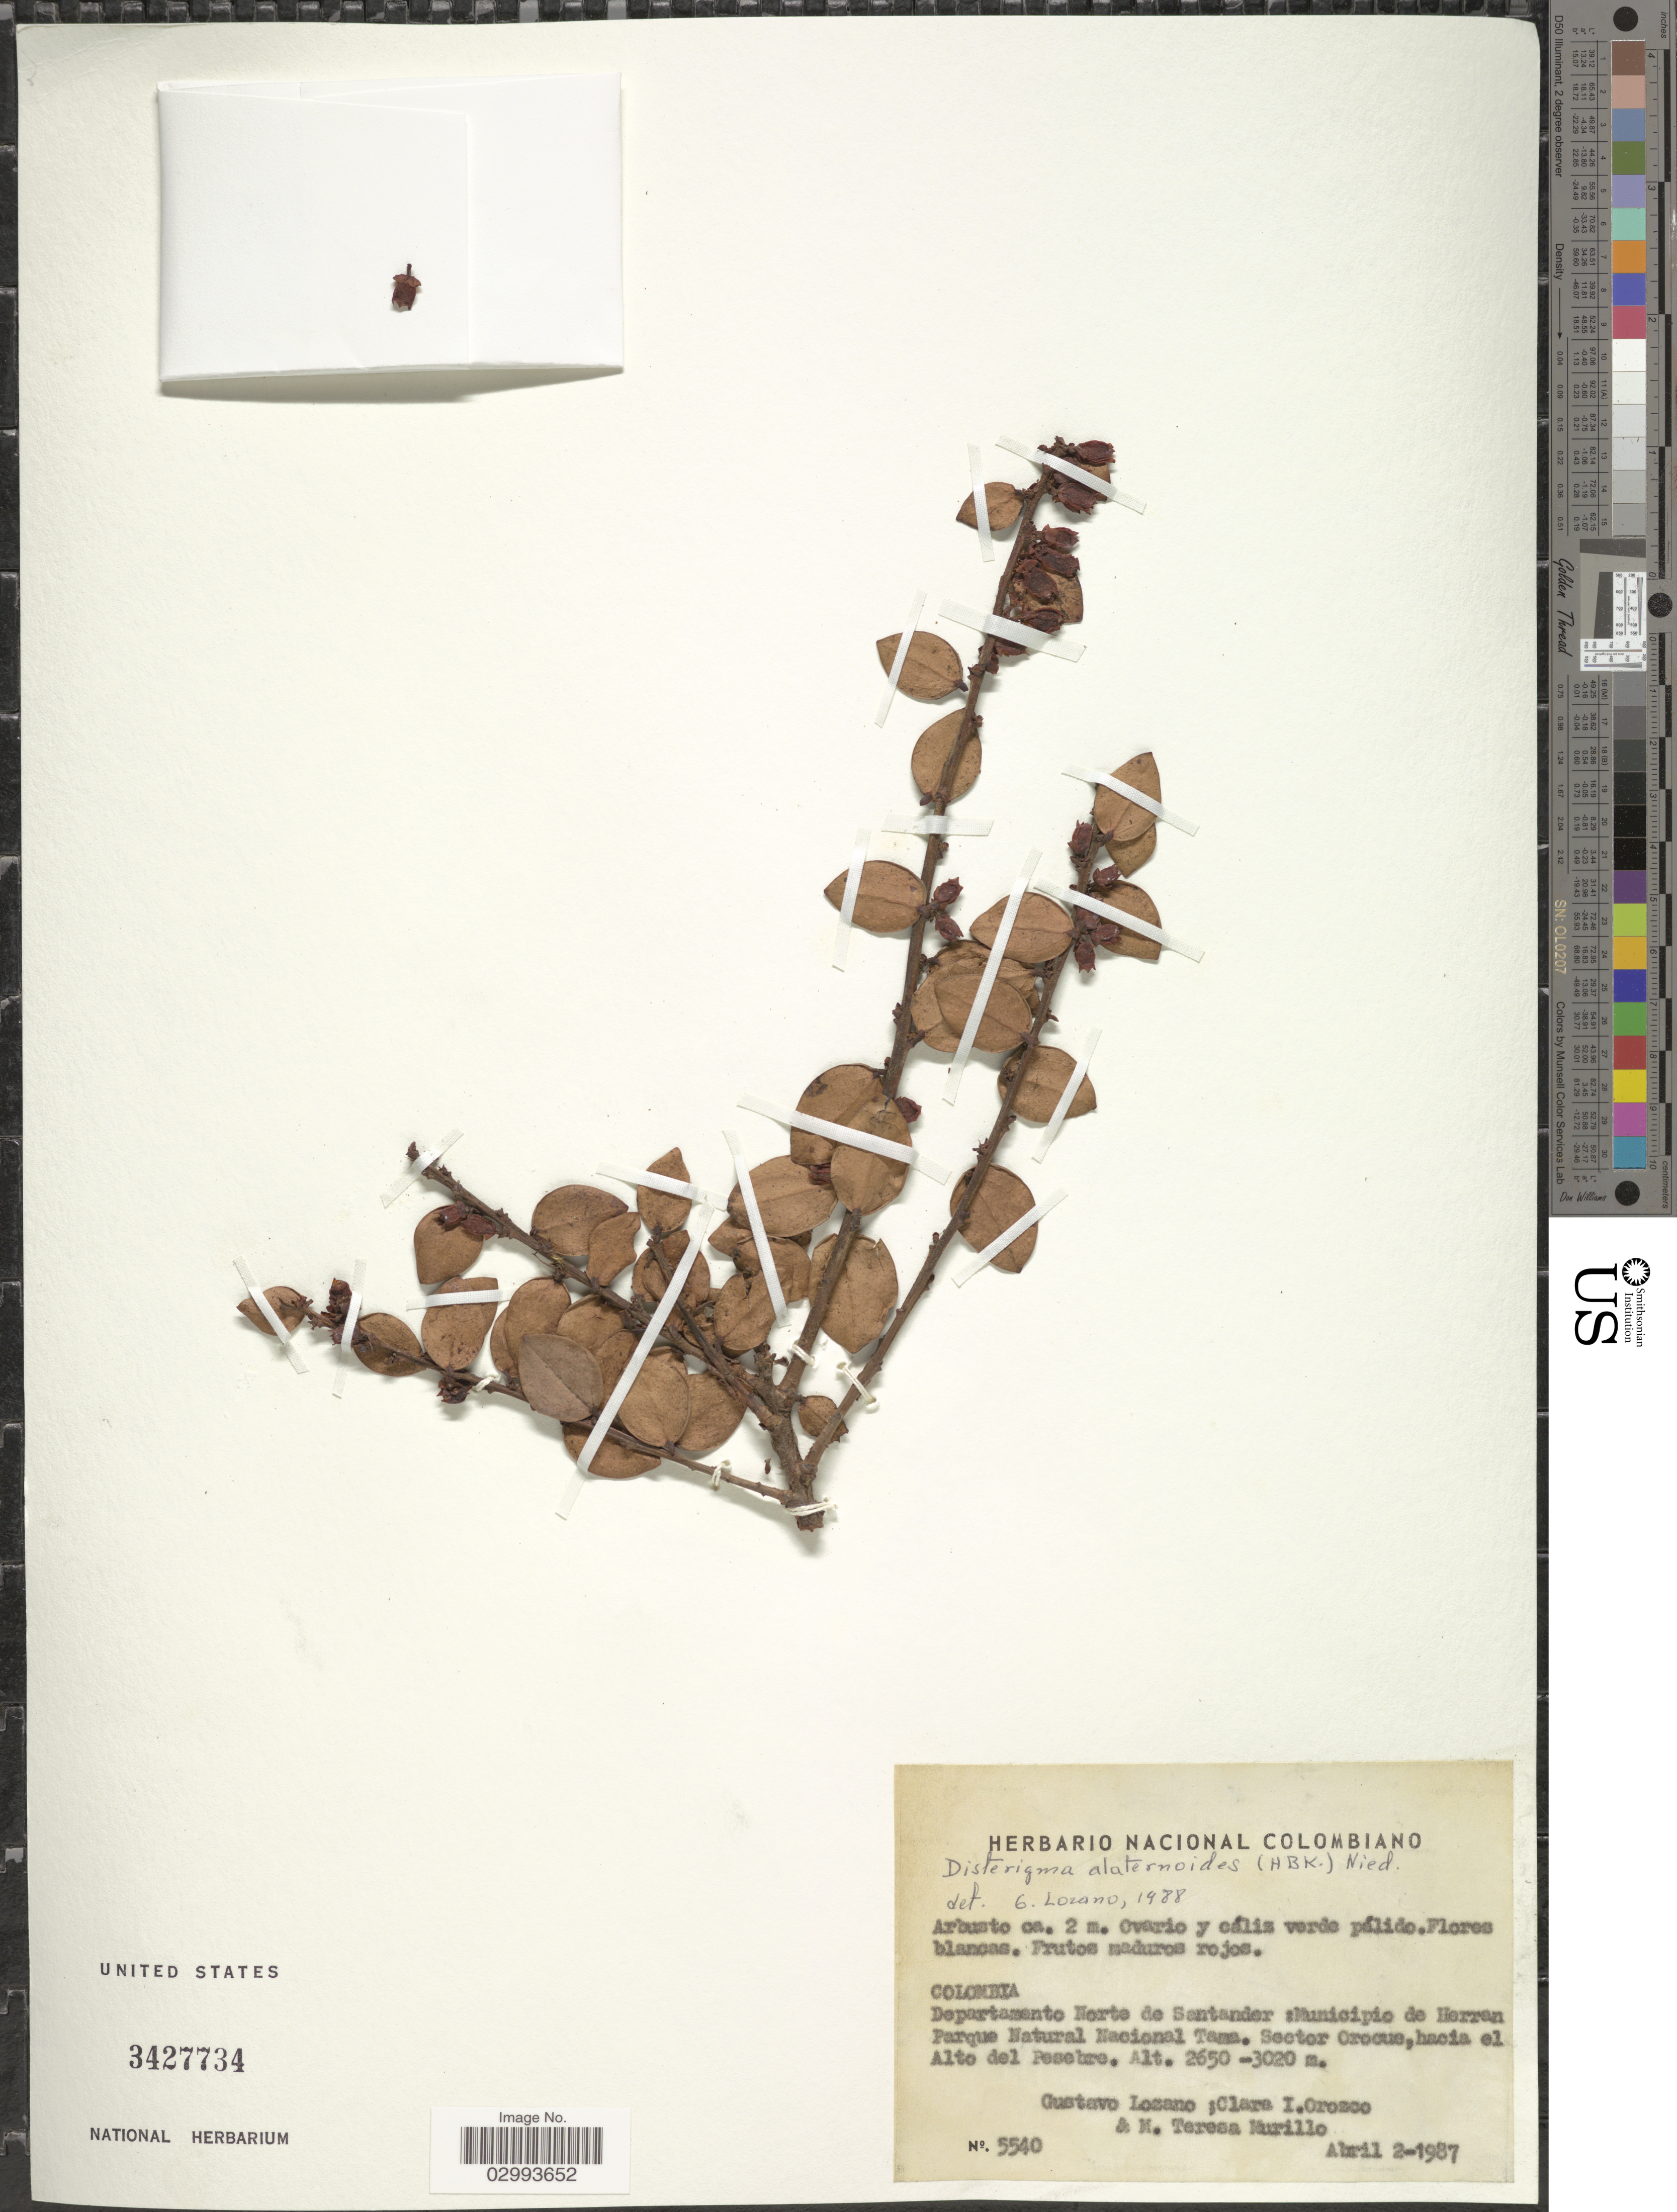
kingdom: Plantae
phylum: Tracheophyta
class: Magnoliopsida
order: Ericales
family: Ericaceae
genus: Disterigma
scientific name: Disterigma alaternoides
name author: (Kunth) Nied.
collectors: G. Lozano-Contreras, C. I. Orozco & M. Teresa Murillo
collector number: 5540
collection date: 1987-04-02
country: Colombia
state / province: Norte de Santander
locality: Departamento Norte de Santander: Municipio de Herran Parque Natural Nacional Tama, Sector Orocue, hacia el Alto del Pesebre.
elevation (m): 2650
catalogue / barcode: US 3427734